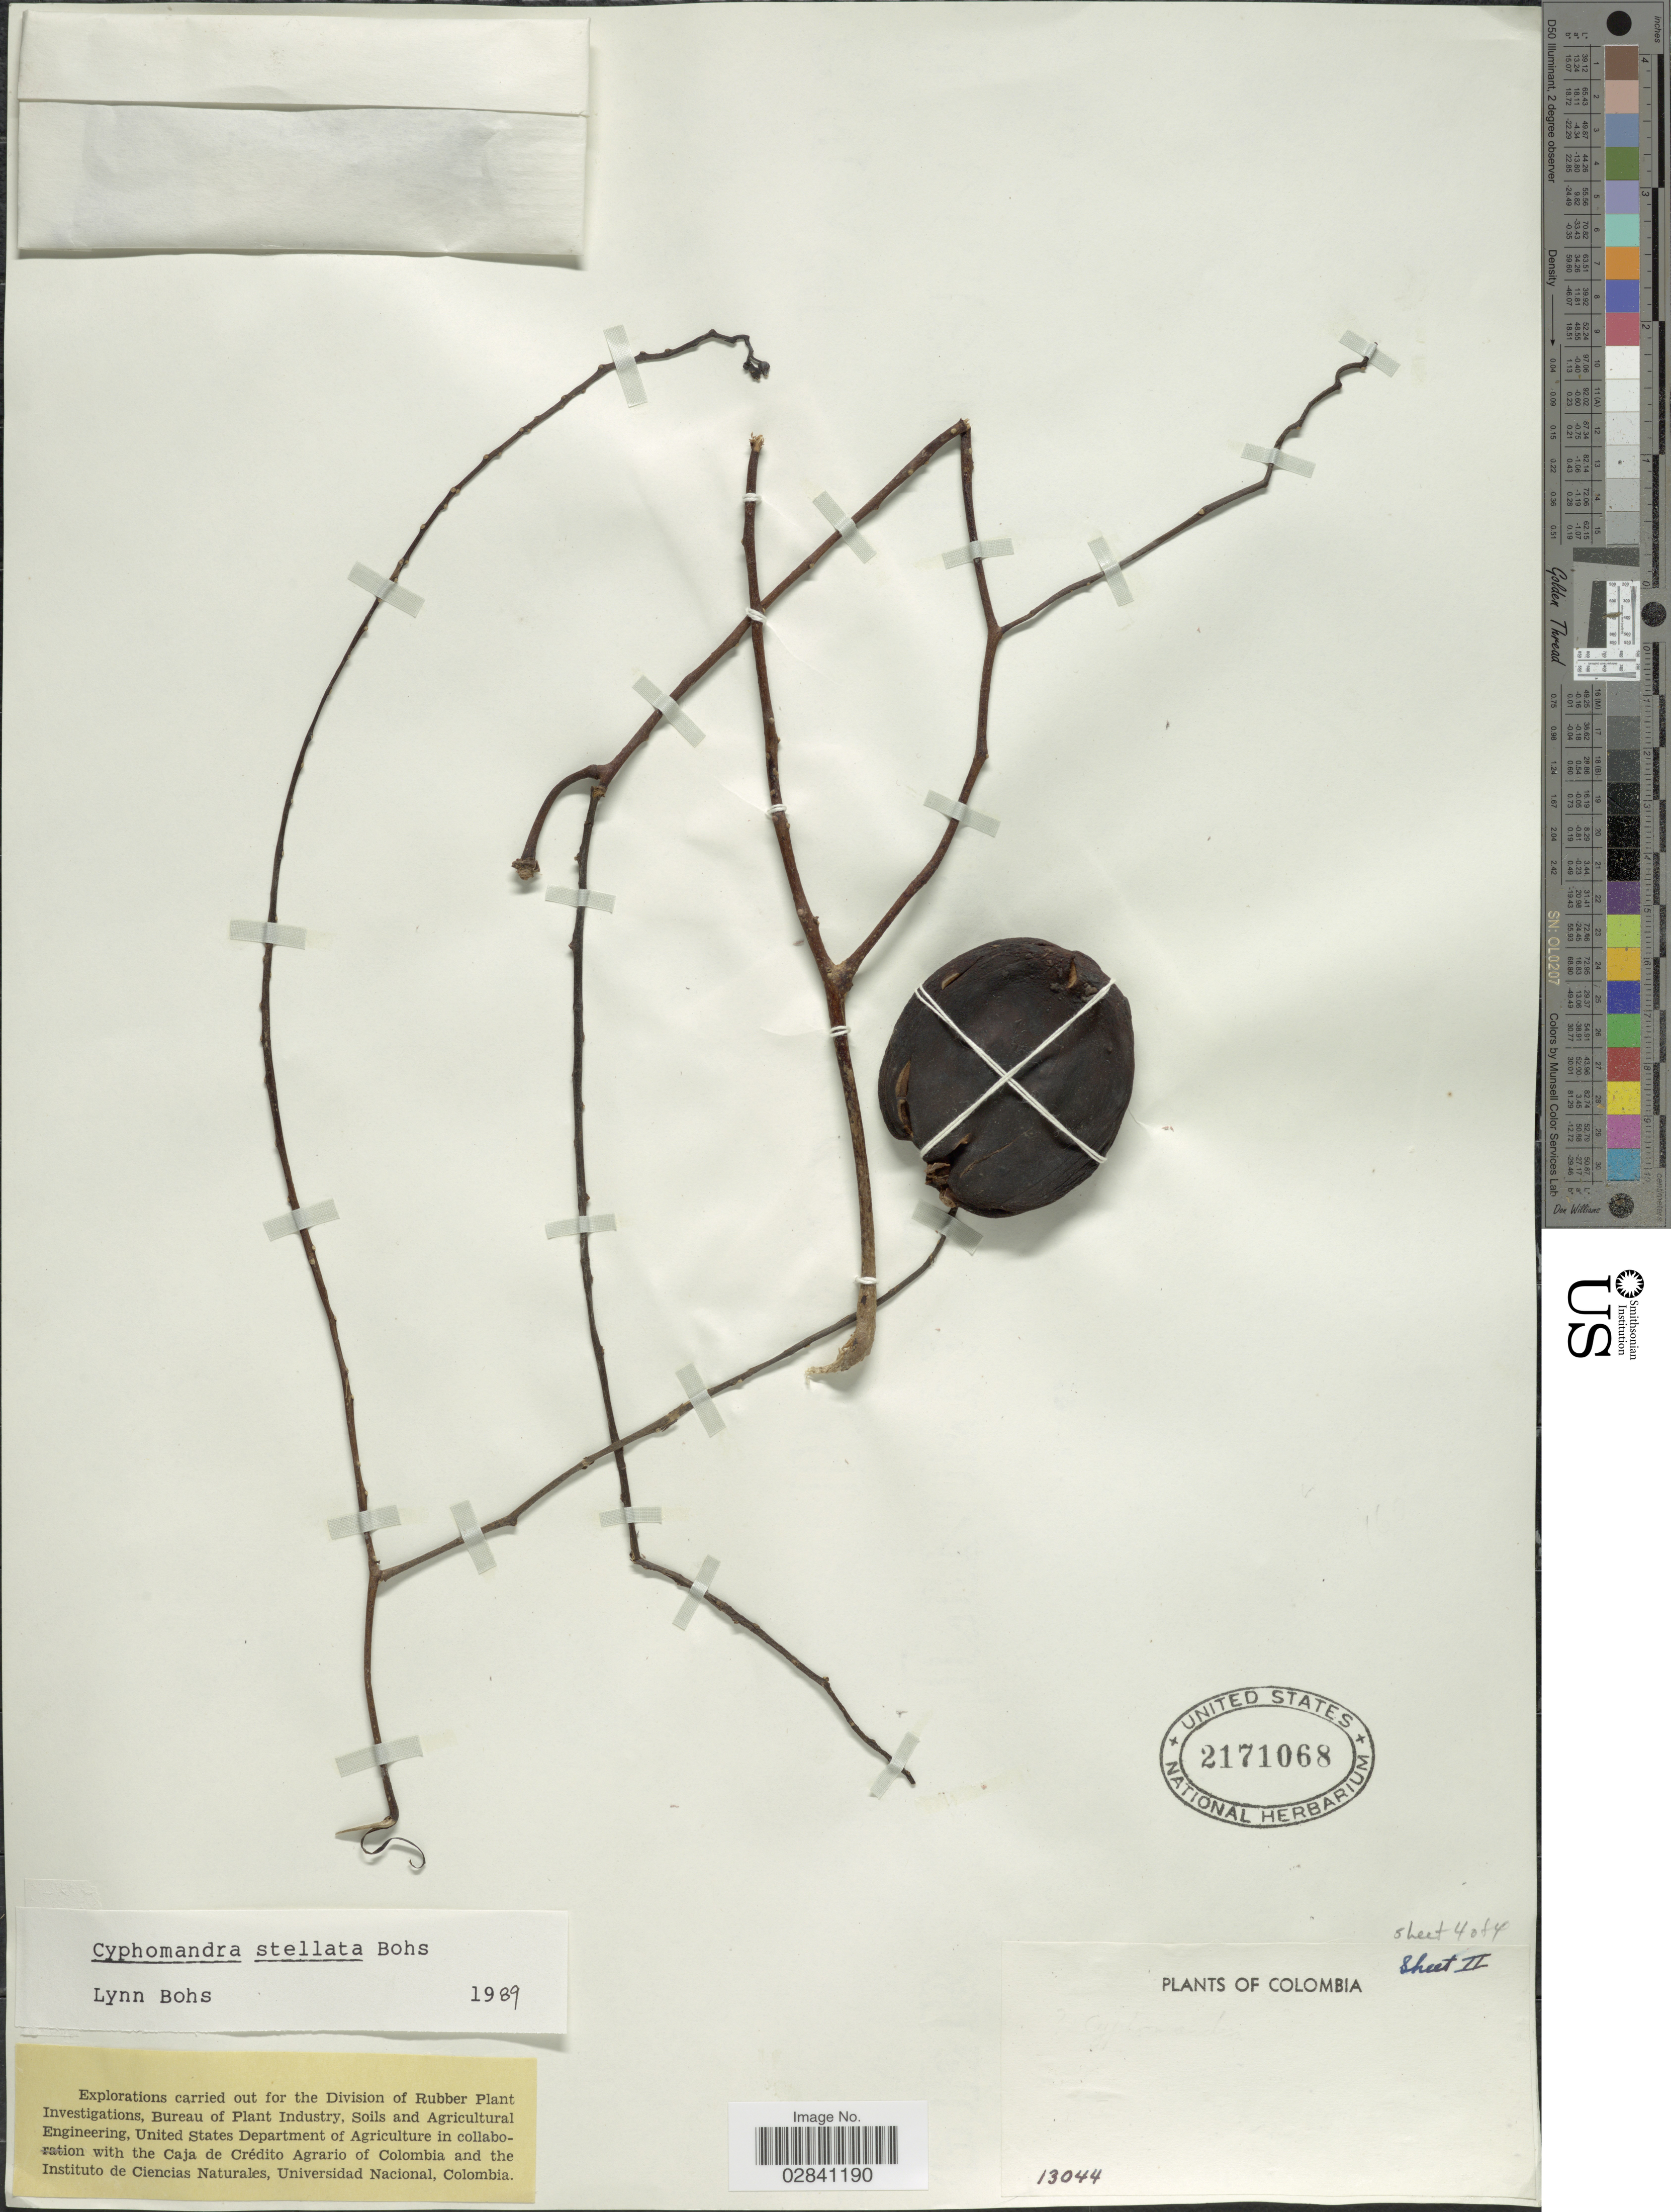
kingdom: Plantae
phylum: Tracheophyta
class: Magnoliopsida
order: Solanales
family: Solanaceae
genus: Cyphomandra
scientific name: Cyphomandra stellata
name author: Bohs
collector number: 13044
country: Colombia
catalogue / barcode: US 2171068